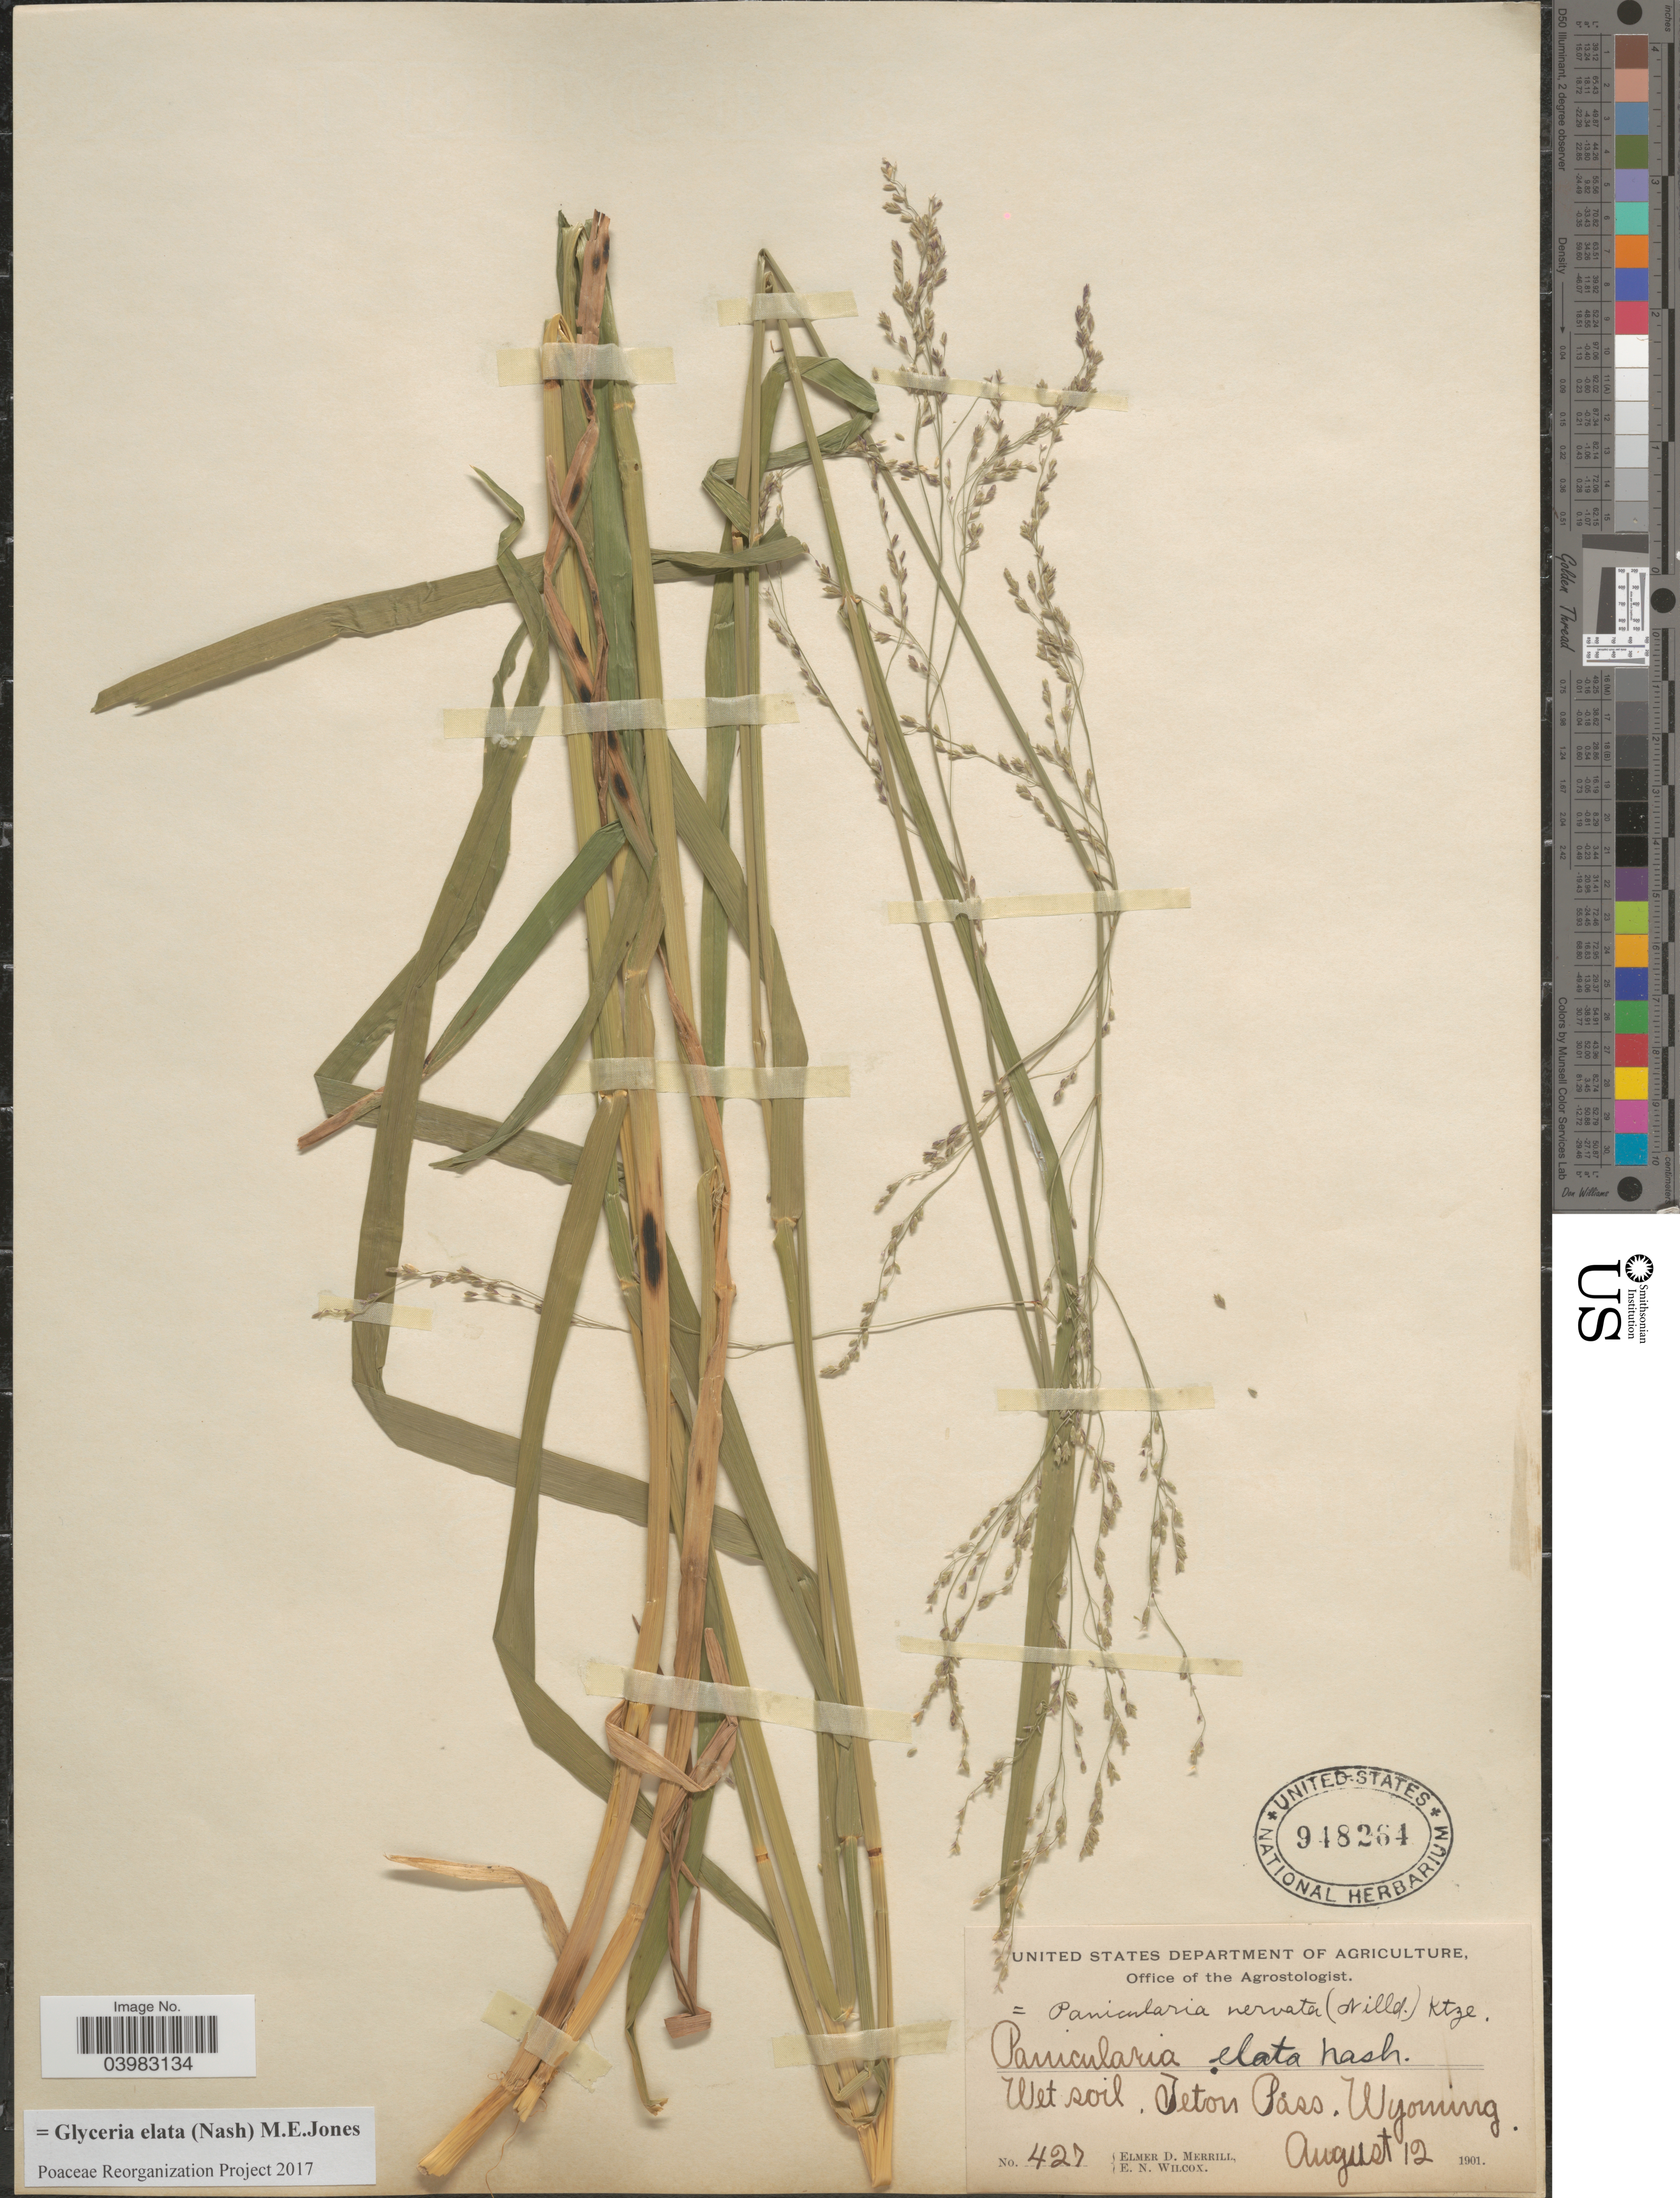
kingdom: Plantae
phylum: Tracheophyta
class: Liliopsida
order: Poales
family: Poaceae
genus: Glyceria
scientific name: Glyceria elata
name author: (Nash) M.E. Jones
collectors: E. D. Merrill & E. Wilcox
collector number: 427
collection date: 1901-08-12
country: United States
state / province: Wyoming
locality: Teton Pass.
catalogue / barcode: US 948264